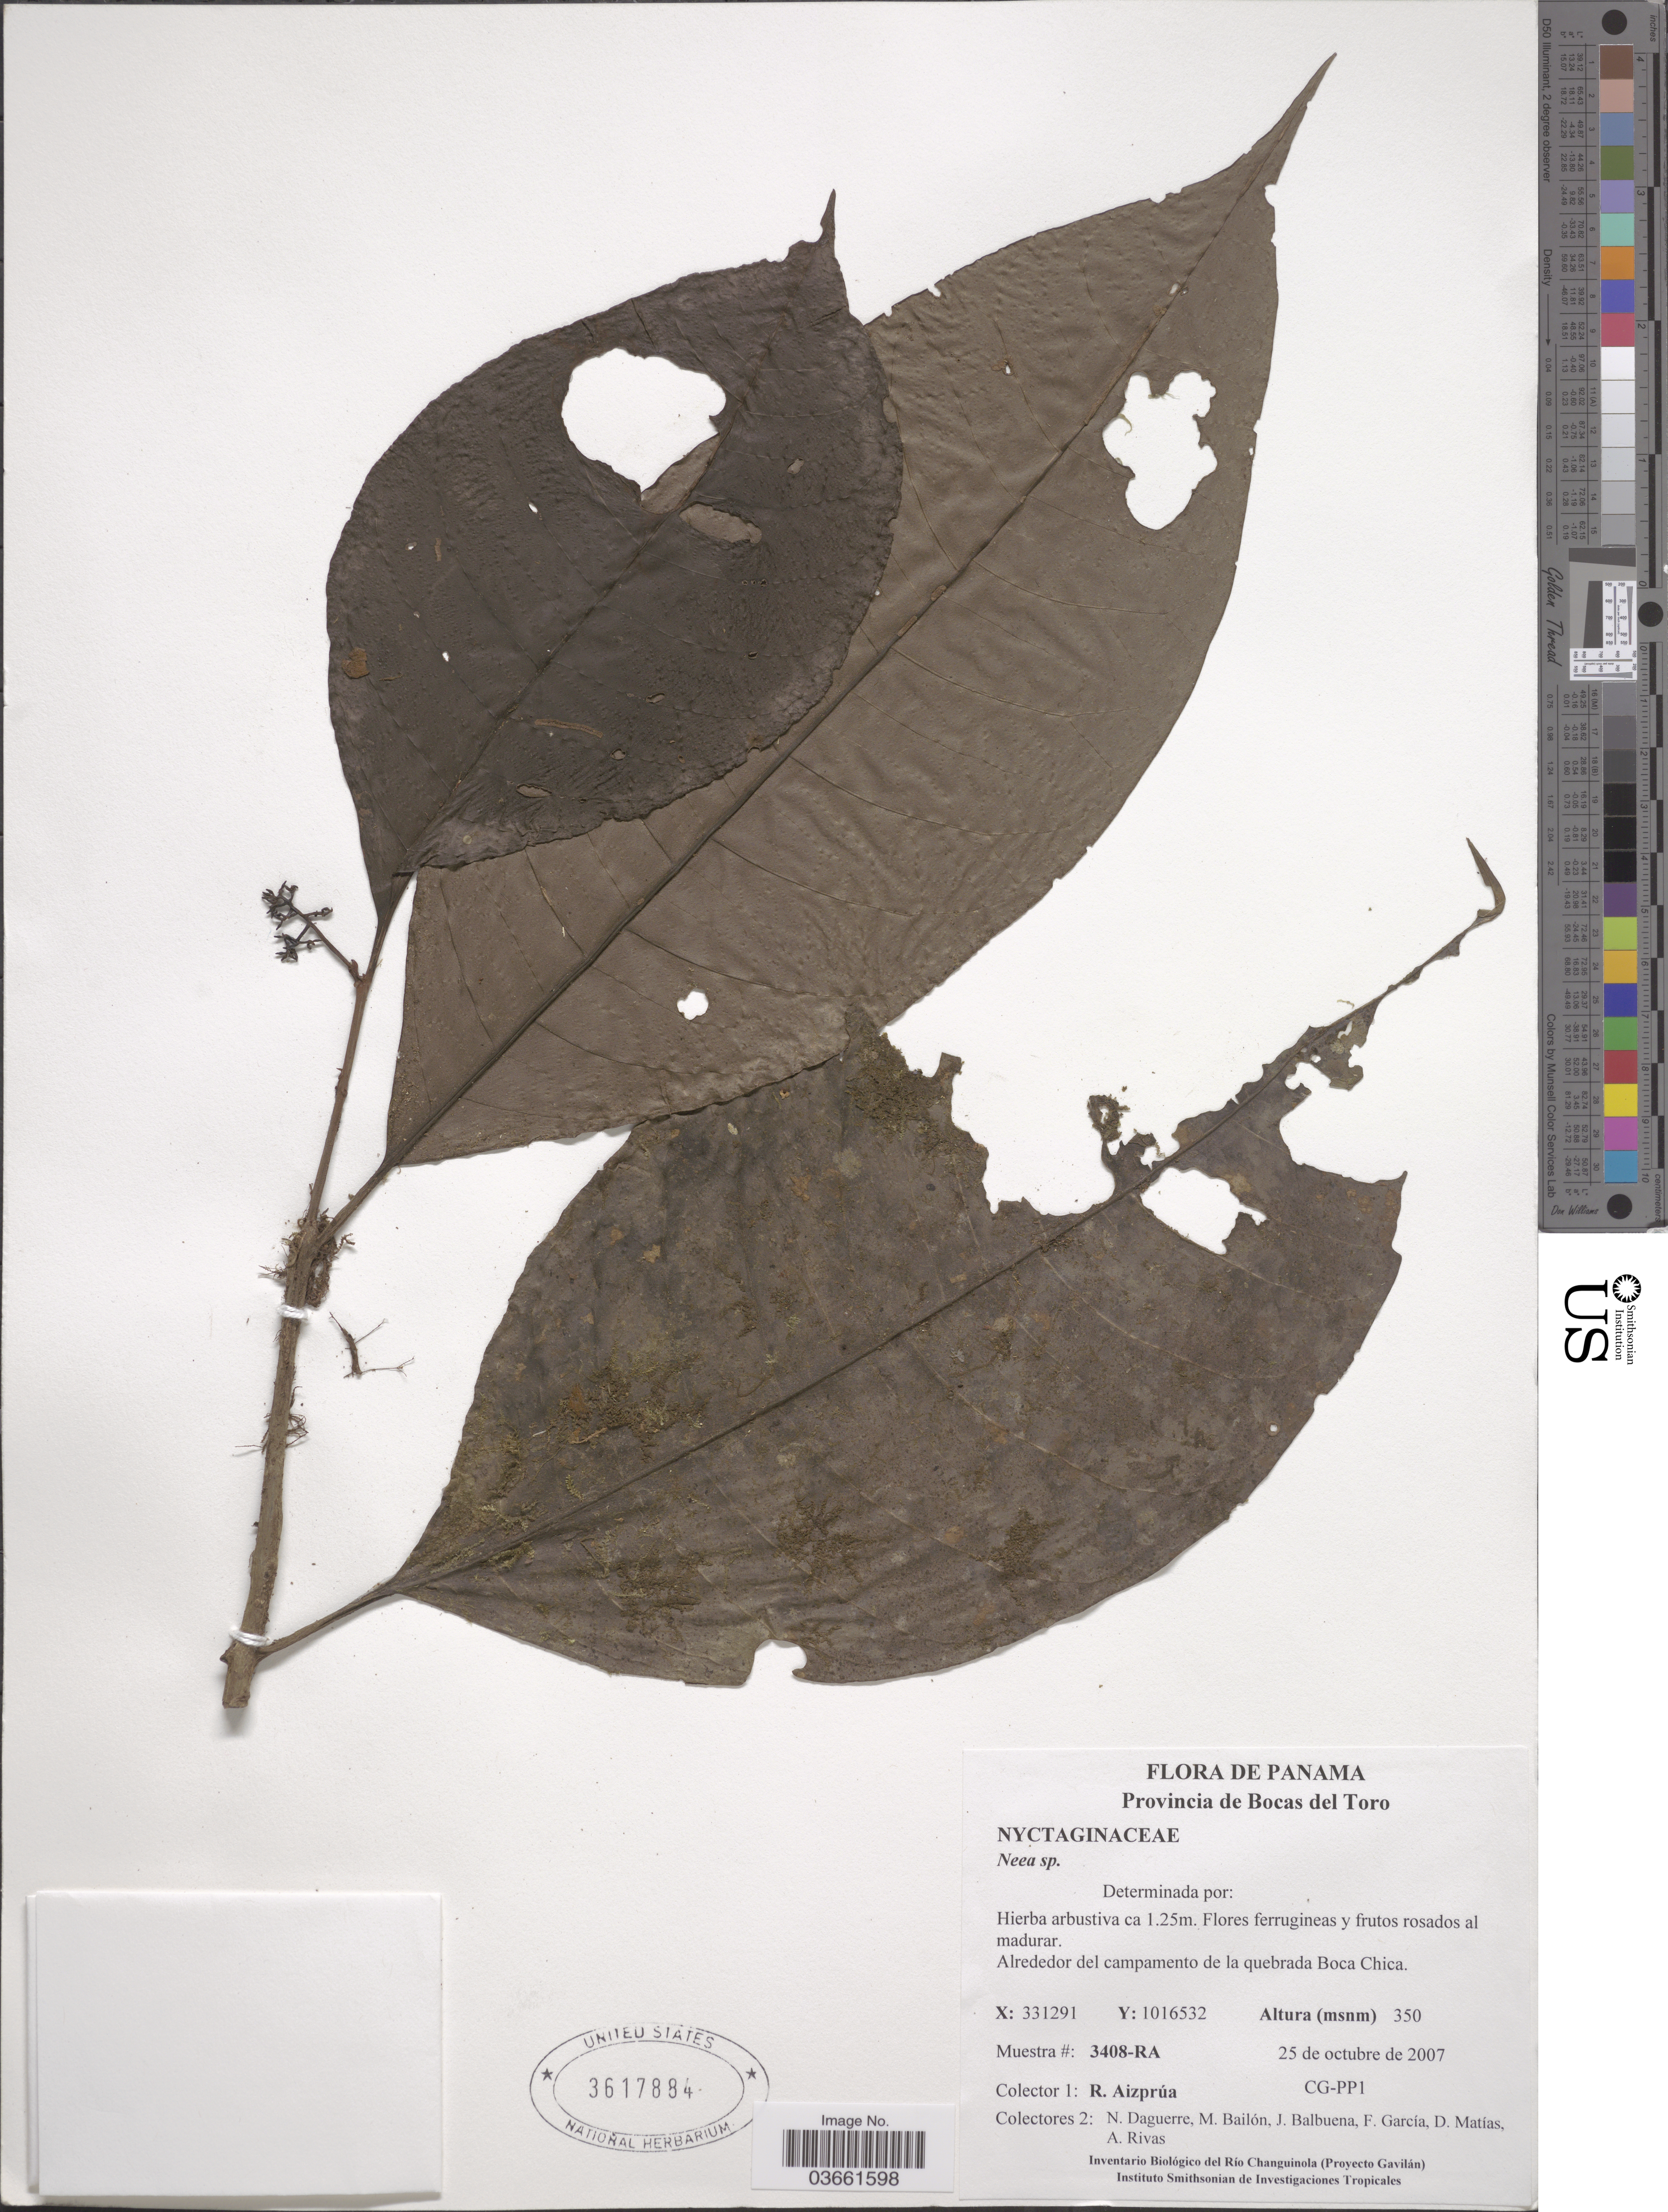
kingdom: Plantae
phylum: Tracheophyta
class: Magnoliopsida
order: Caryophyllales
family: Nyctaginaceae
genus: Neea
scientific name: Neea sp.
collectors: R. Aizprúa, N. Daguerre, M. Bailón, J. Balbuena & et al.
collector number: CG-PP1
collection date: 2007-10-25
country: Panama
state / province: Bocas del Toro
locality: Alrededor del campamento de la quebrada Boca Chica.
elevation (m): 350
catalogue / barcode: US 3617884